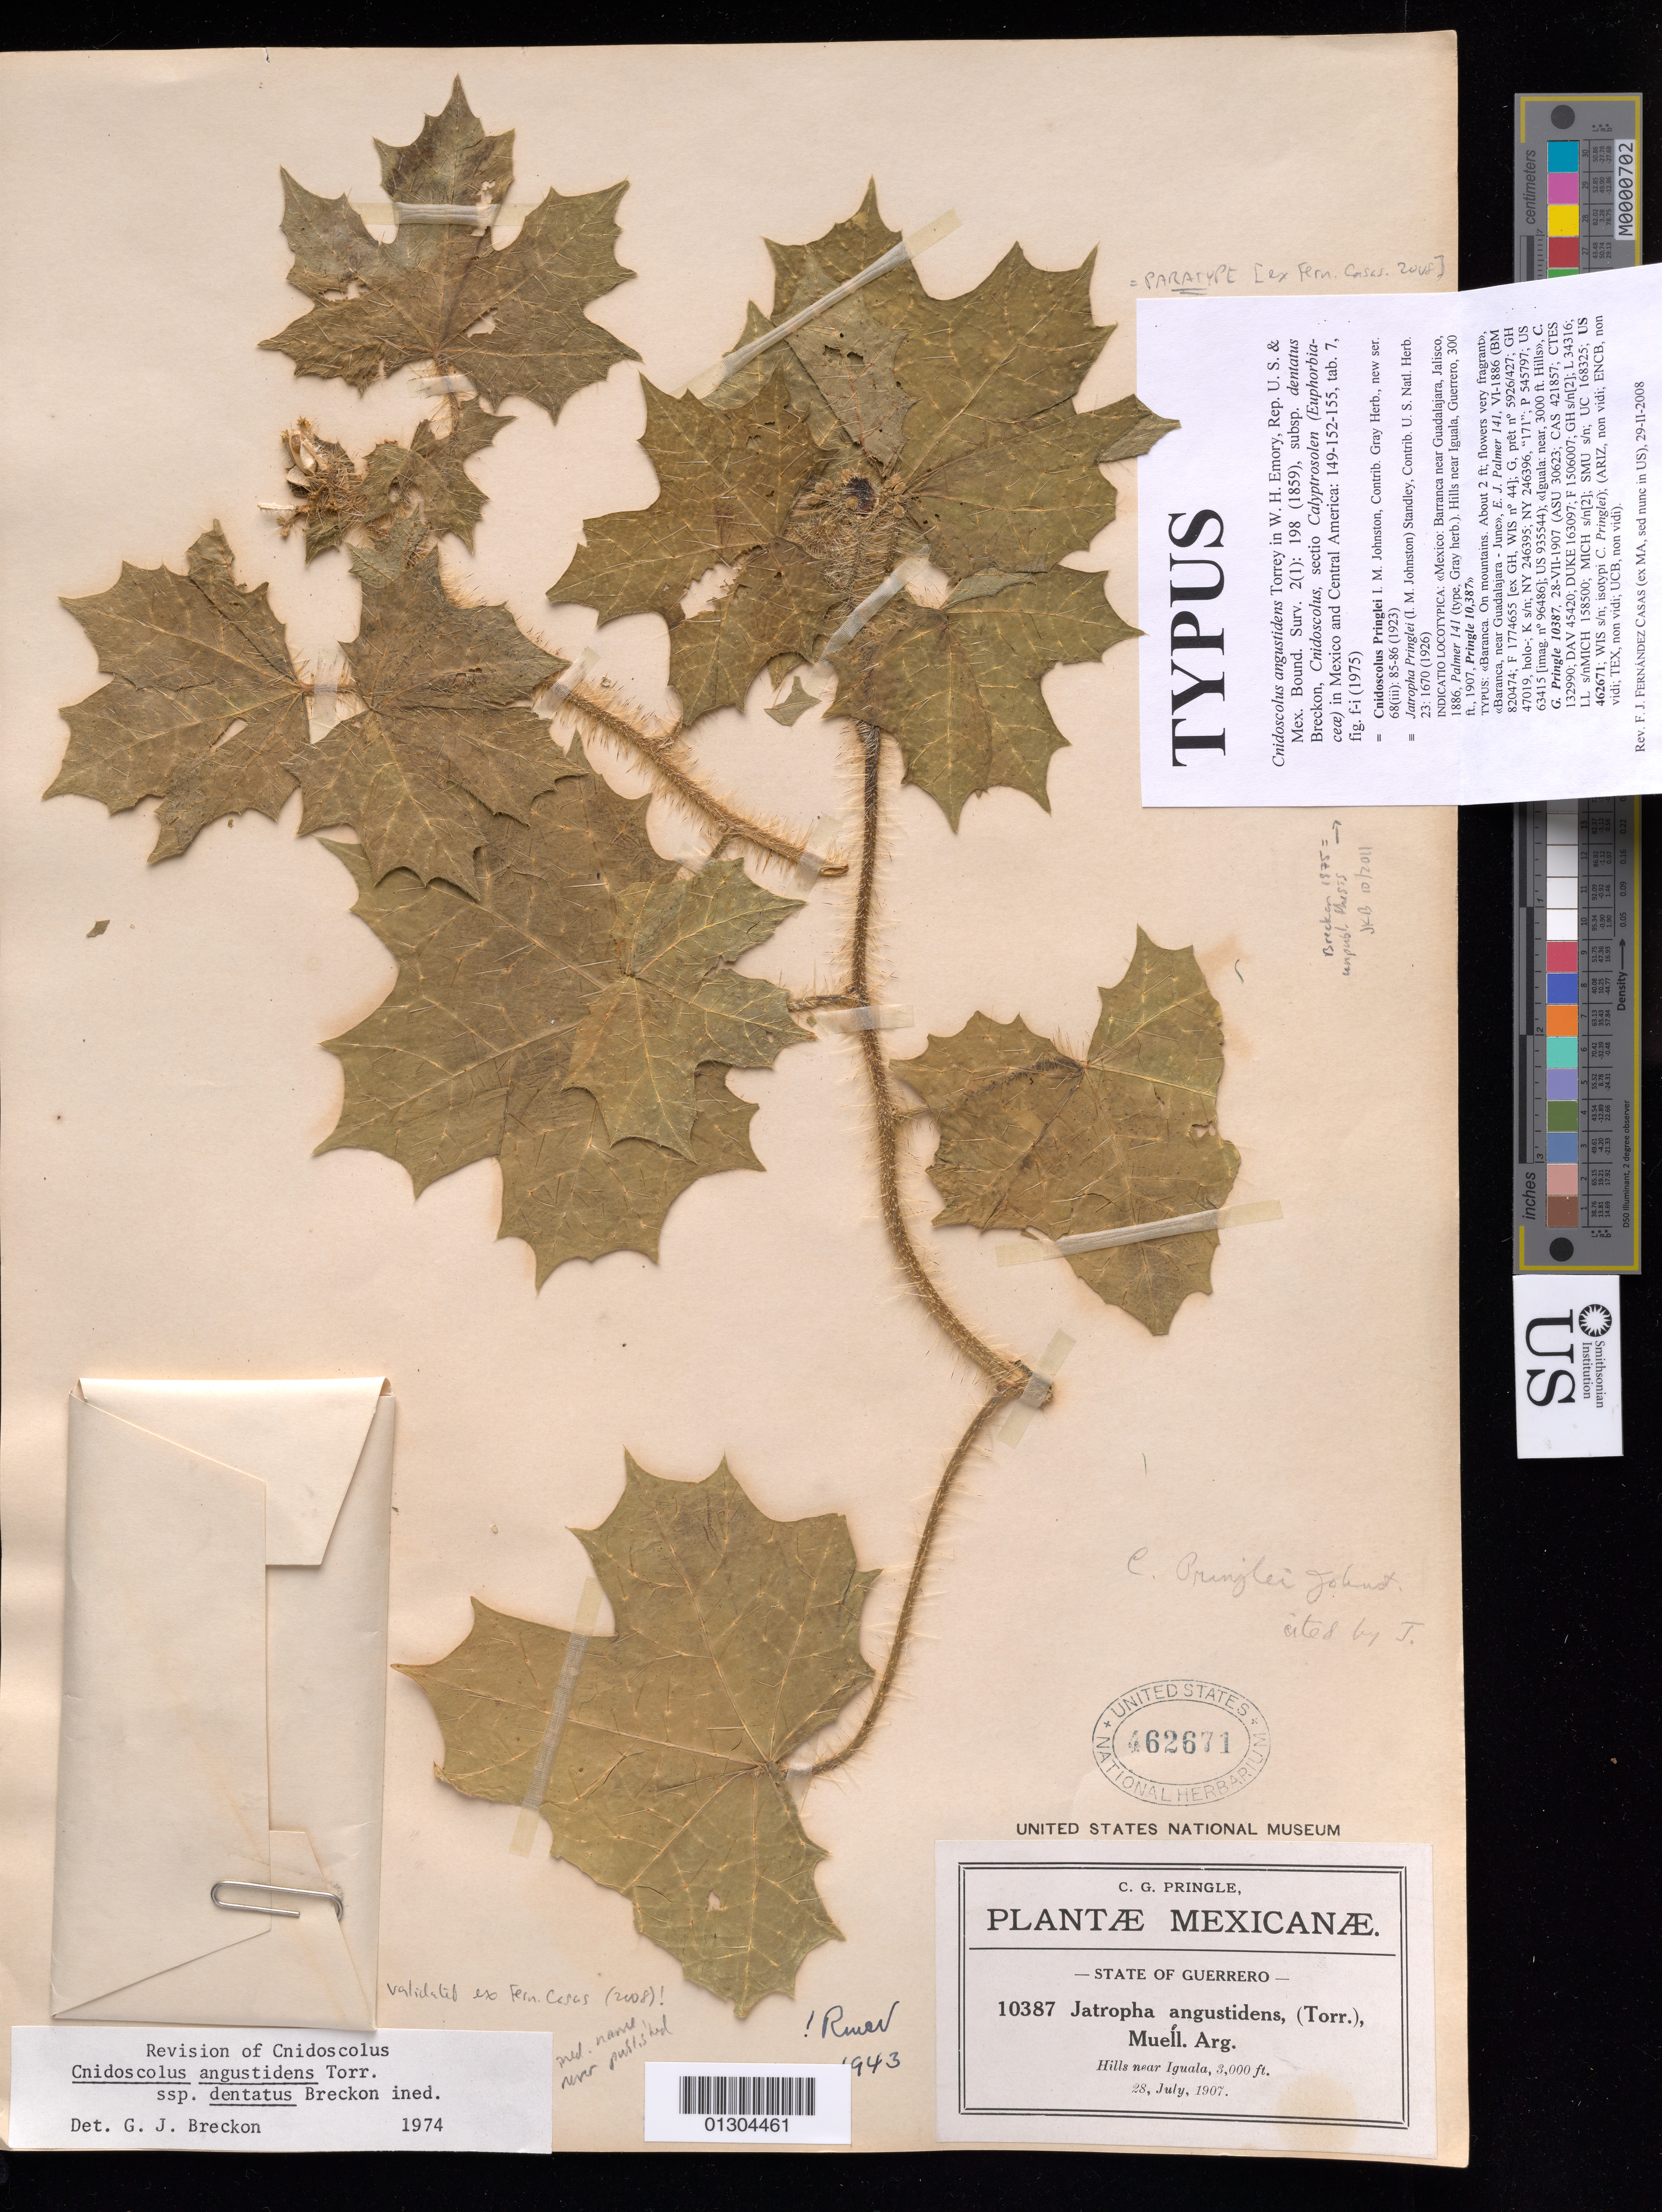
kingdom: Plantae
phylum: Tracheophyta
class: Magnoliopsida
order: Malpighiales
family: Euphorbiaceae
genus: Cnidoscolus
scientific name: Cnidoscolus angustidens subsp. dentatus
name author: Breckon ex Fern. Casas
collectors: C. G. Pringle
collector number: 10387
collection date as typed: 28 Jul 1907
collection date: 1907-07-28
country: Mexico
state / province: Guerrero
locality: Hills near Iguala.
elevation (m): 914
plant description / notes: Annotated by G.J. Breckon (1974) as Cnidoscolus angustidens ssp. dentatus Breckon, ined. (published in thesis only); apparently a replacement name for Cnidoscolus pringlei I.M. Johnst. Annotated as "TYPUS" by Fernandez Casas (2008) but this specimen is a paratype of Johnston's name (the type is Palmer 141). Breckon's name was validated by Fernandez Casas (2008)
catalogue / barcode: US 462671